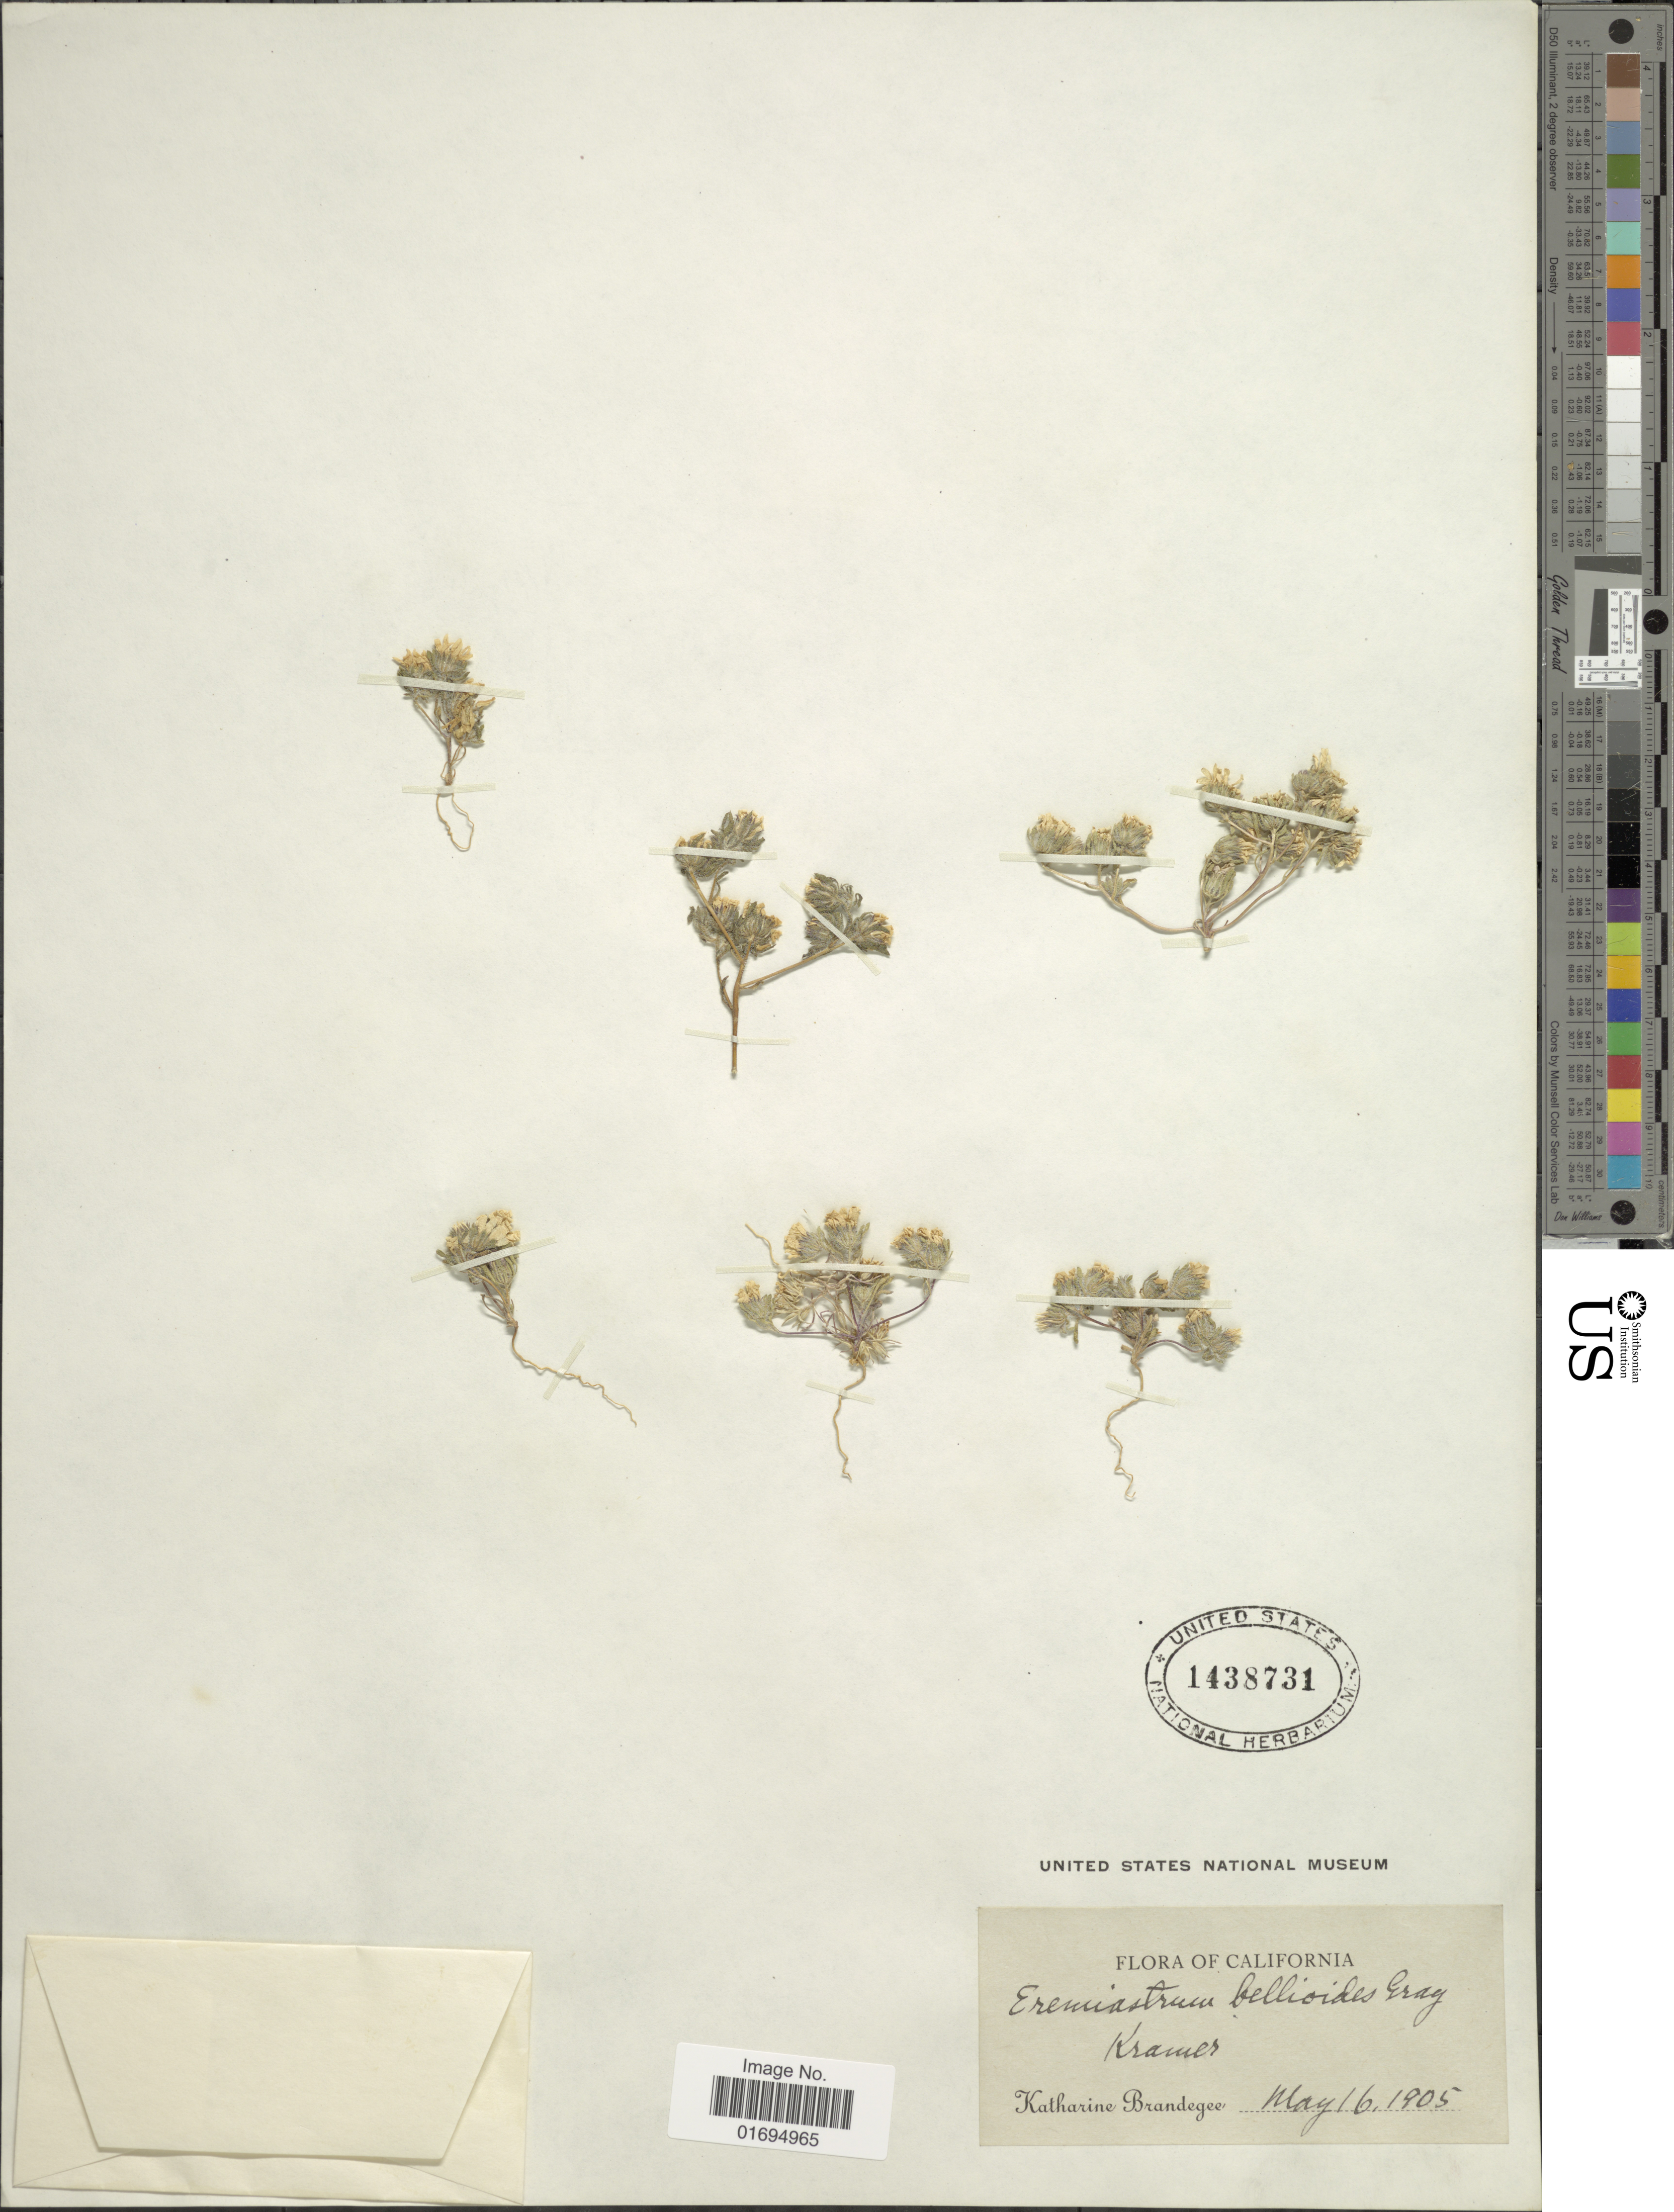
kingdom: Plantae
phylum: Tracheophyta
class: Magnoliopsida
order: Asterales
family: Asteraceae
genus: Monoptilon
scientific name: Monoptilon bellioides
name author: (A. Gray) H.M. Hall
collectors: M. K. Brandegee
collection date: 1905-05-16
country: United States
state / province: California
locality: Krames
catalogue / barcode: US 1438731